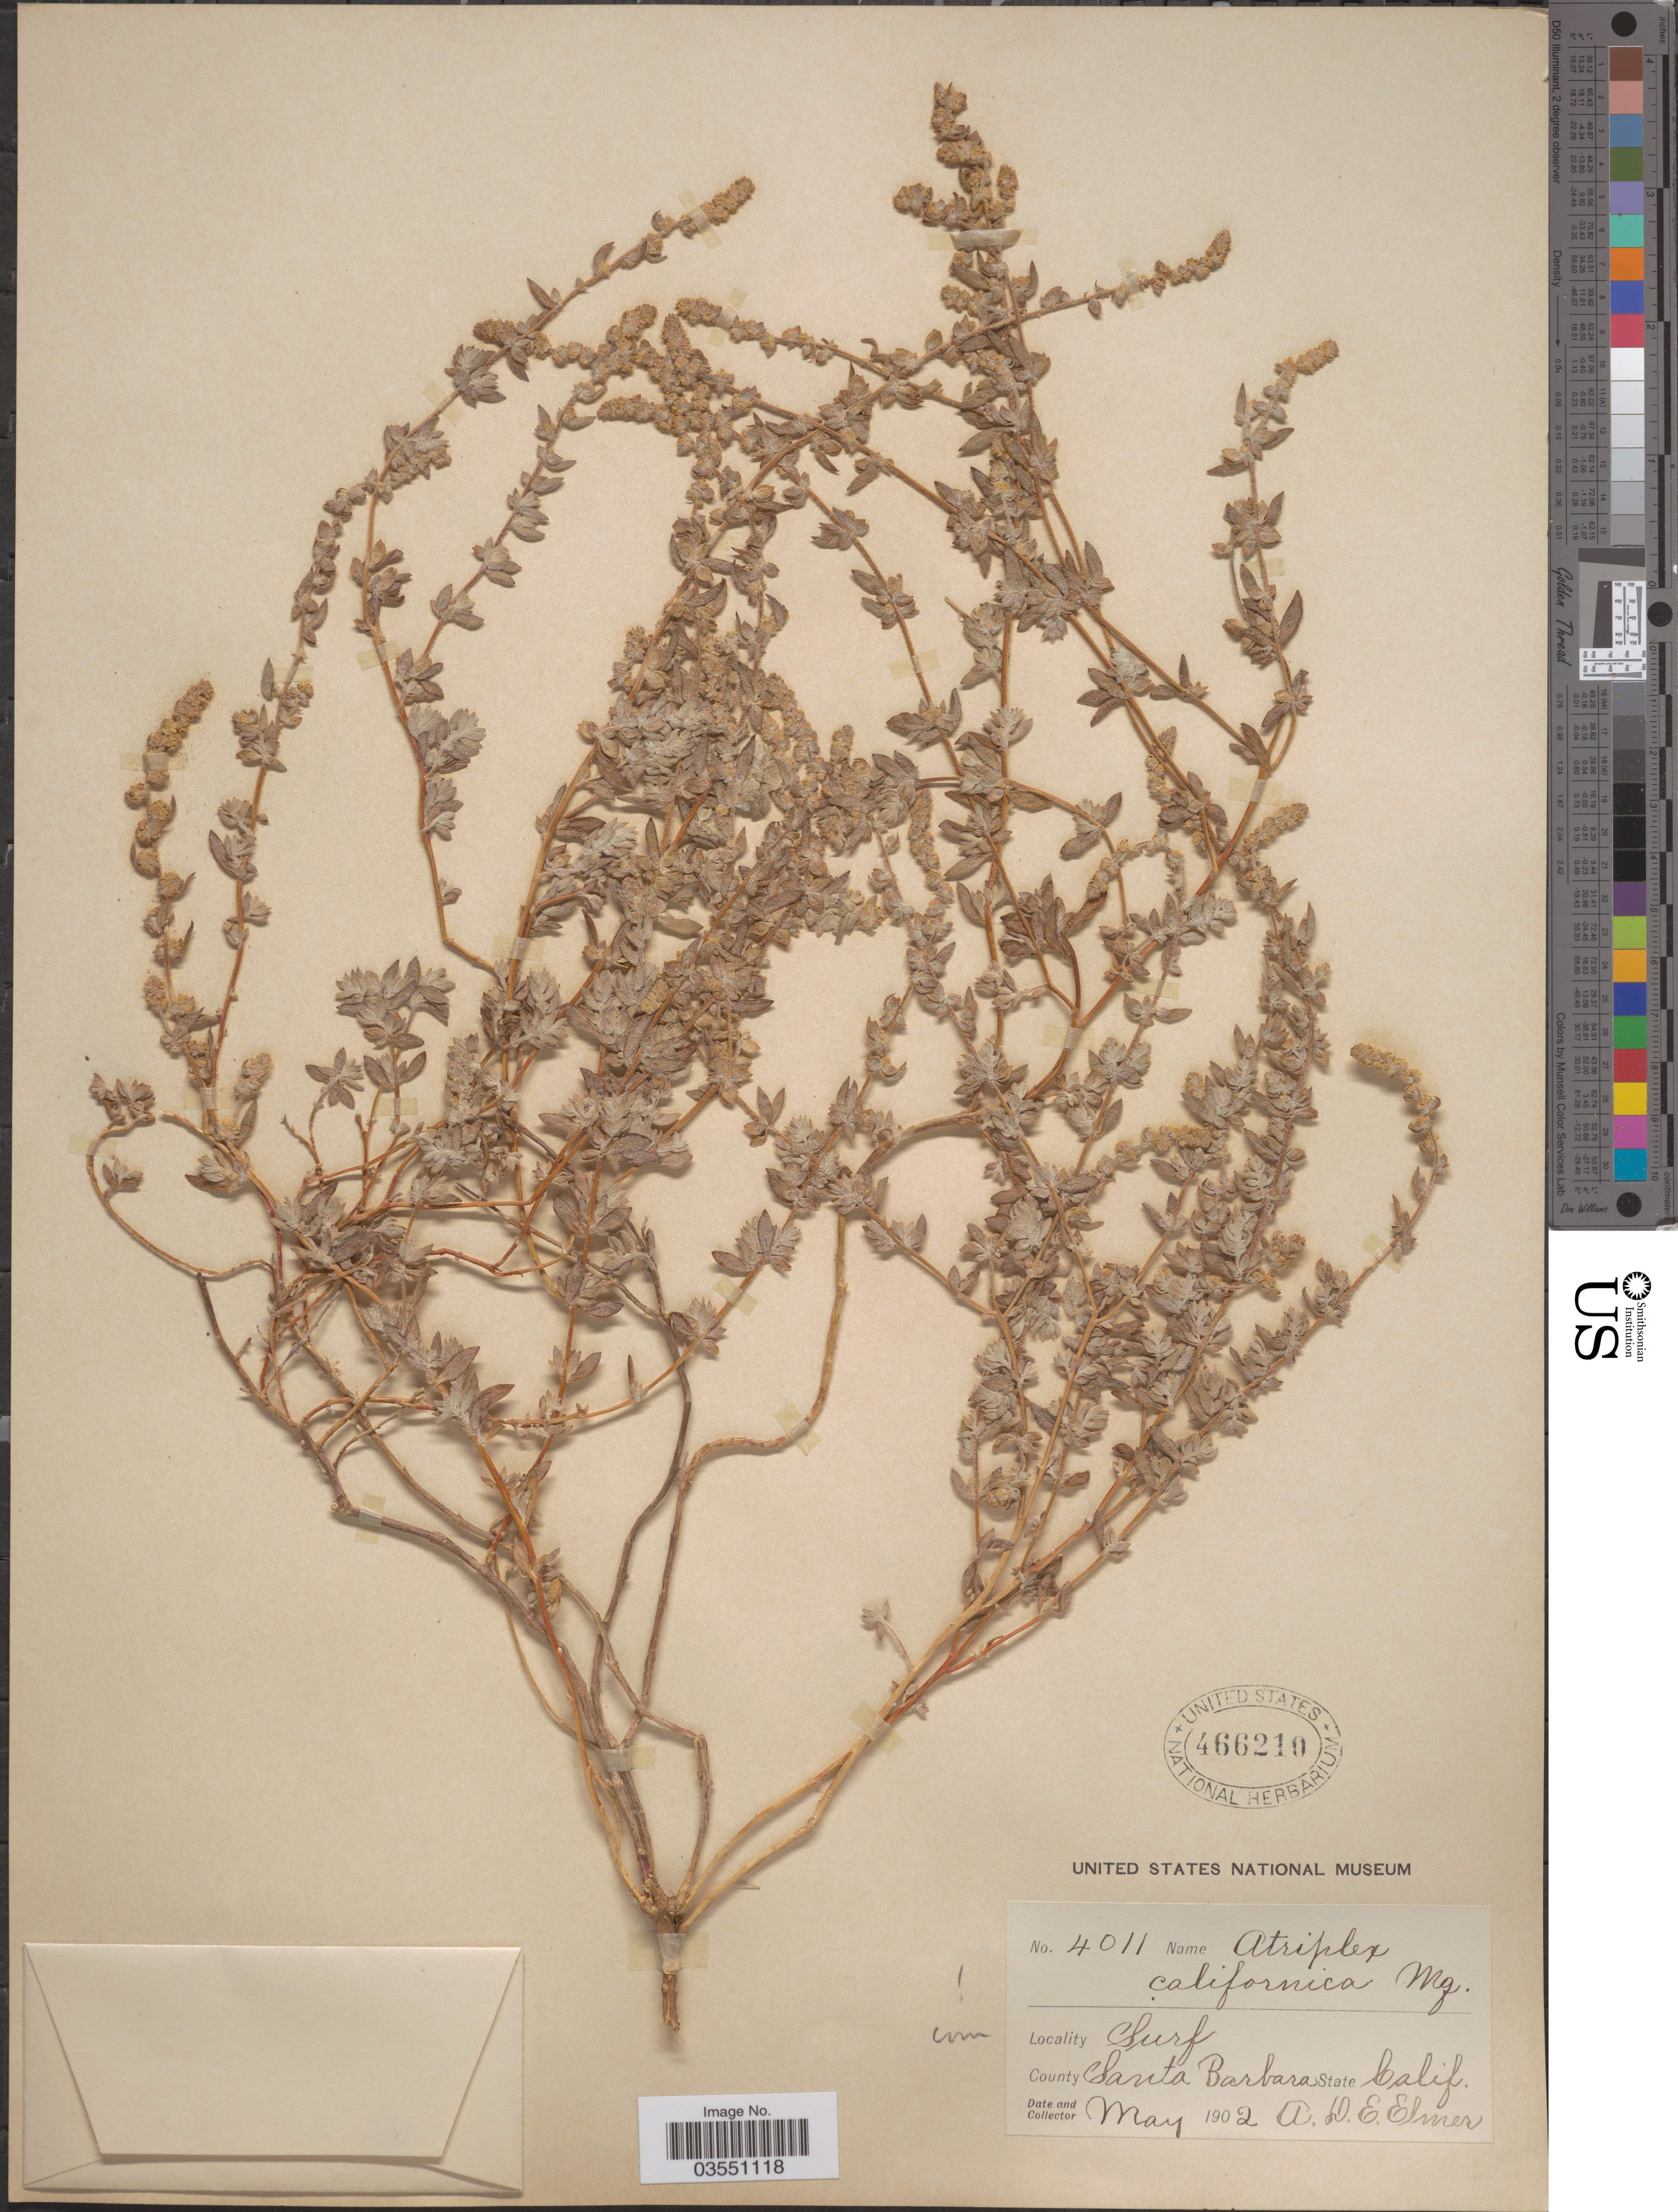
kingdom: Plantae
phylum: Tracheophyta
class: Magnoliopsida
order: Caryophyllales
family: Amaranthaceae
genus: Extriplex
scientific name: Extriplex californica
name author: (Moq.) E.H. Zacharias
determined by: Strong, Mark T., (BOT), Smithsonian Institution - National Museum of Natural History (UNITED STATES)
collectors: A. D. E. Elmer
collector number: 4011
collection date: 1902-05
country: United States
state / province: California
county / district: Santa Barbara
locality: Surf. County Santa Barbara.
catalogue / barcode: US 466210